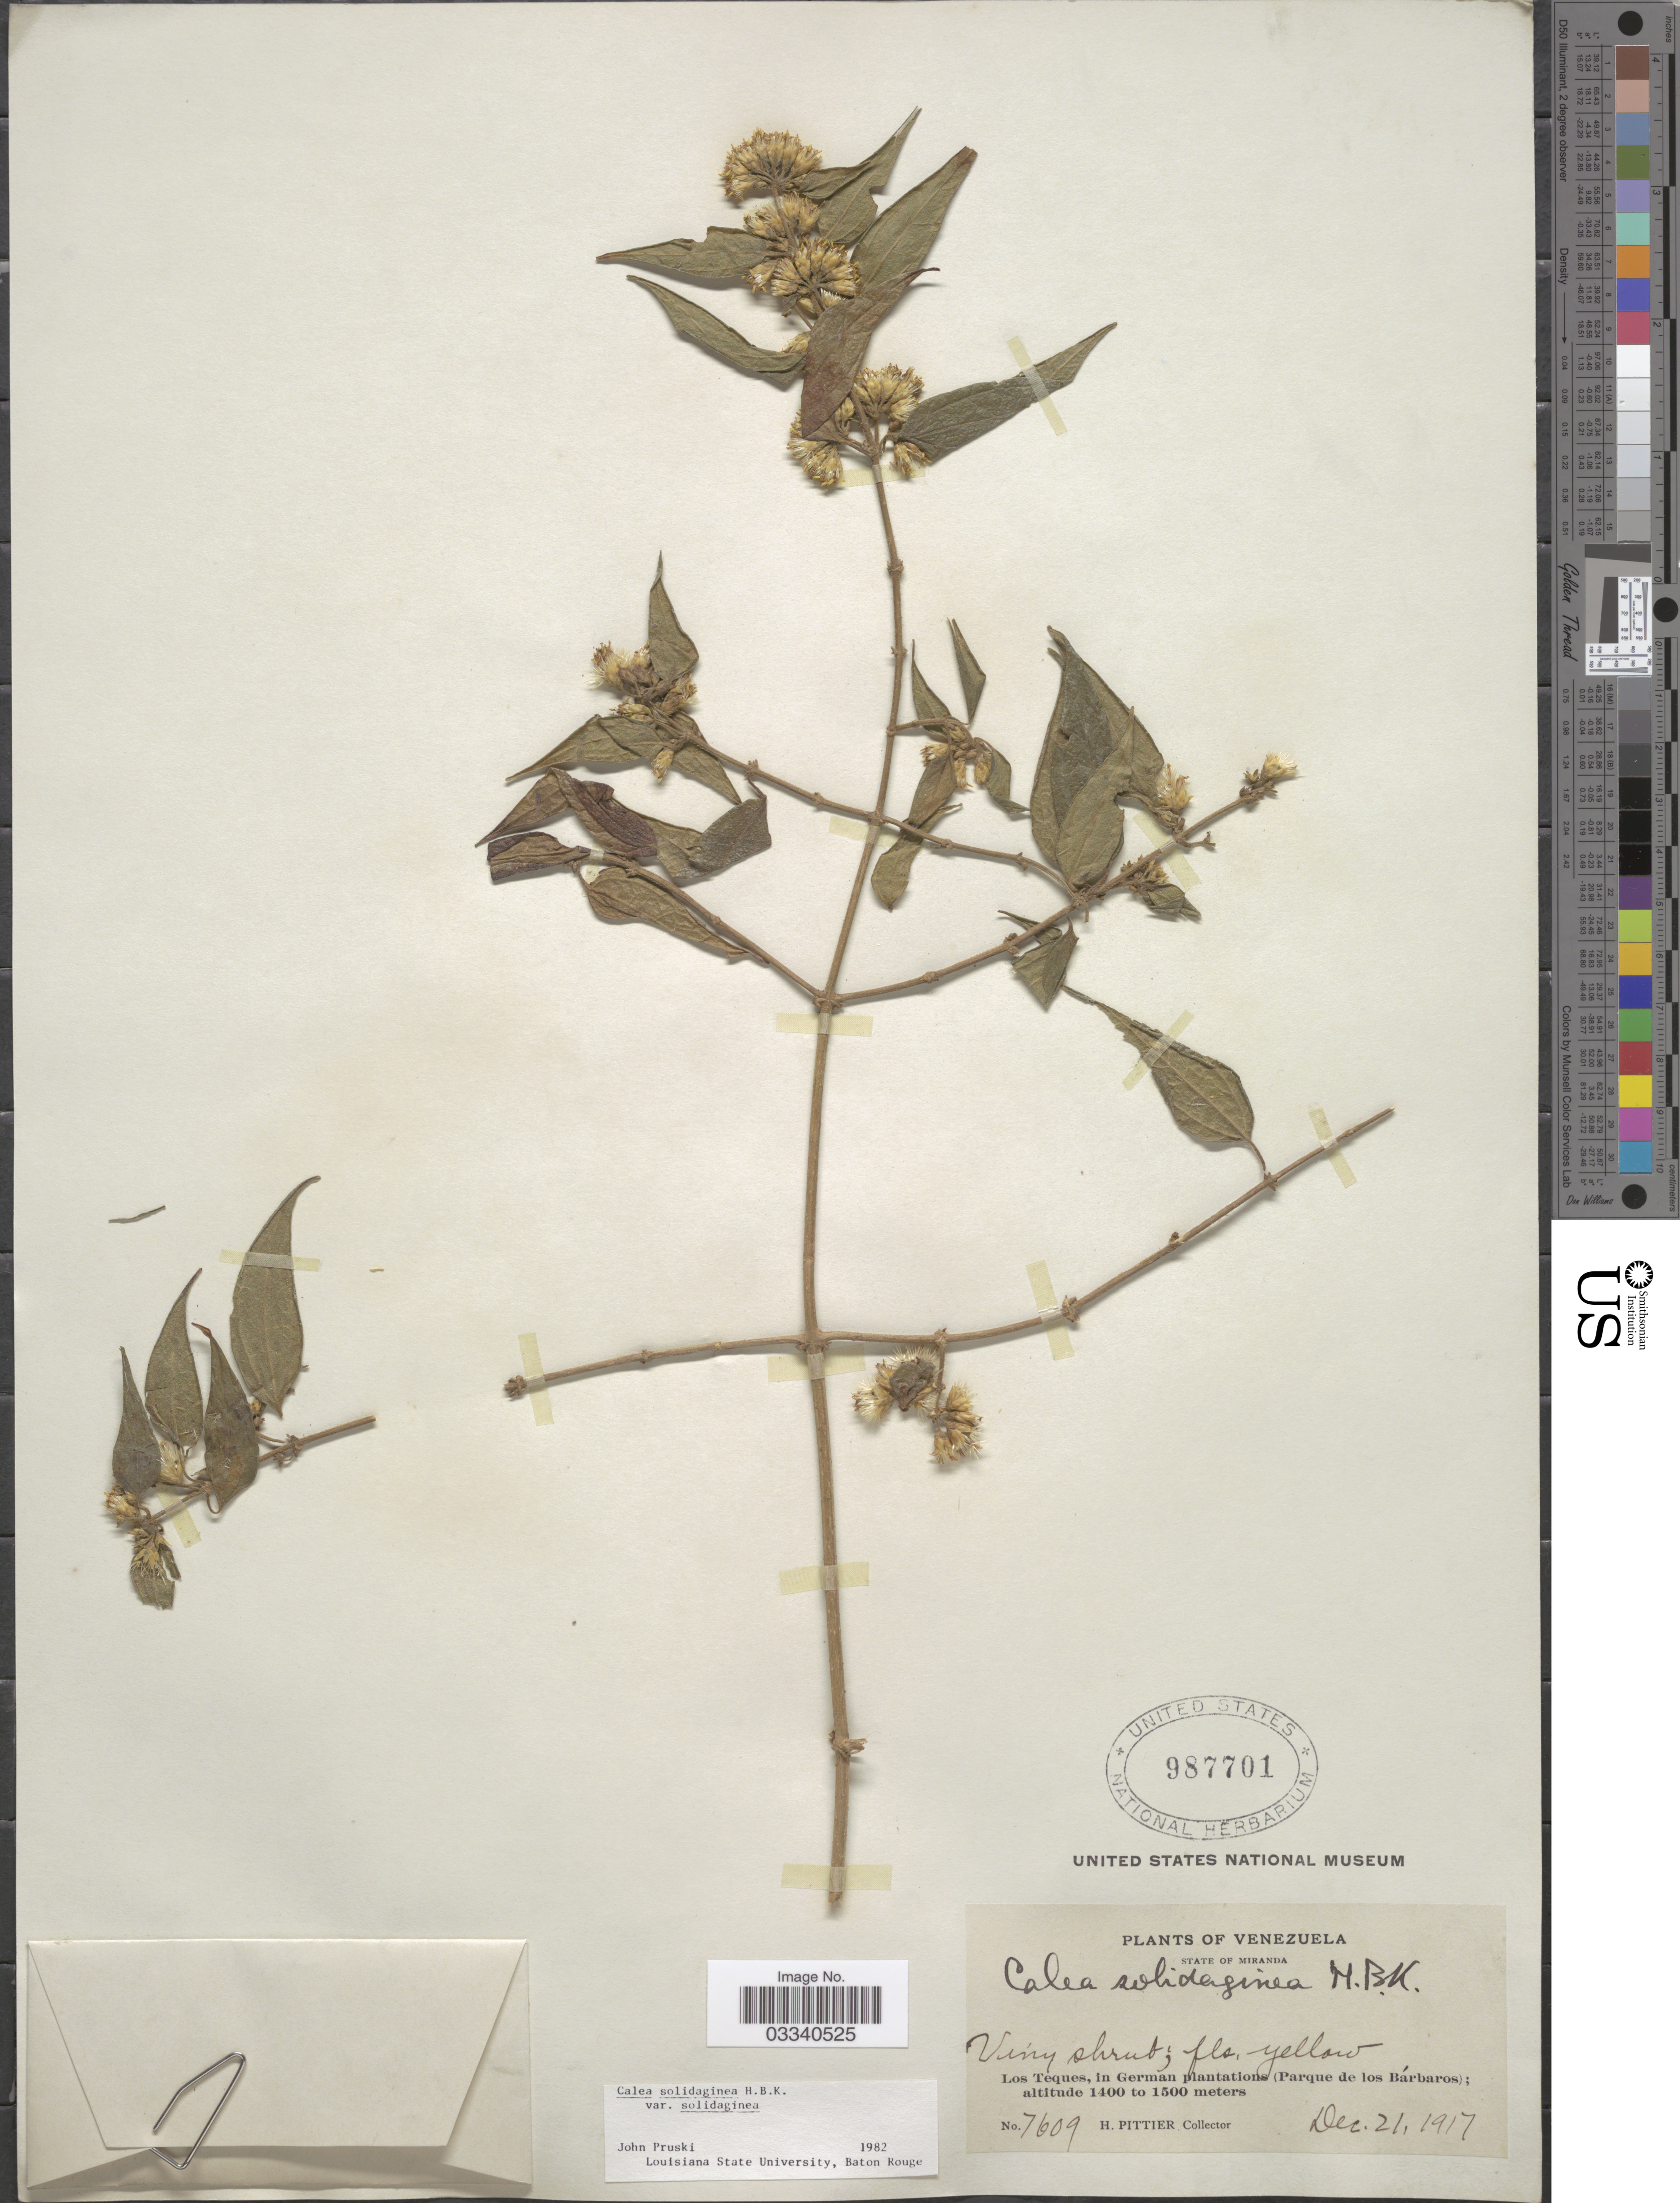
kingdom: Plantae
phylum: Tracheophyta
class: Magnoliopsida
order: Asterales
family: Asteraceae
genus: Calea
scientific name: Calea solidaginea var. solidaginea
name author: Kunth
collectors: H. F. Pittier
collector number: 7609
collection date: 1917-12-21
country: Venezuela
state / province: Miranda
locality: Los Teques, in German plantations (Parque de los Bárbaros).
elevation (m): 1400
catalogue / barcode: US 987701